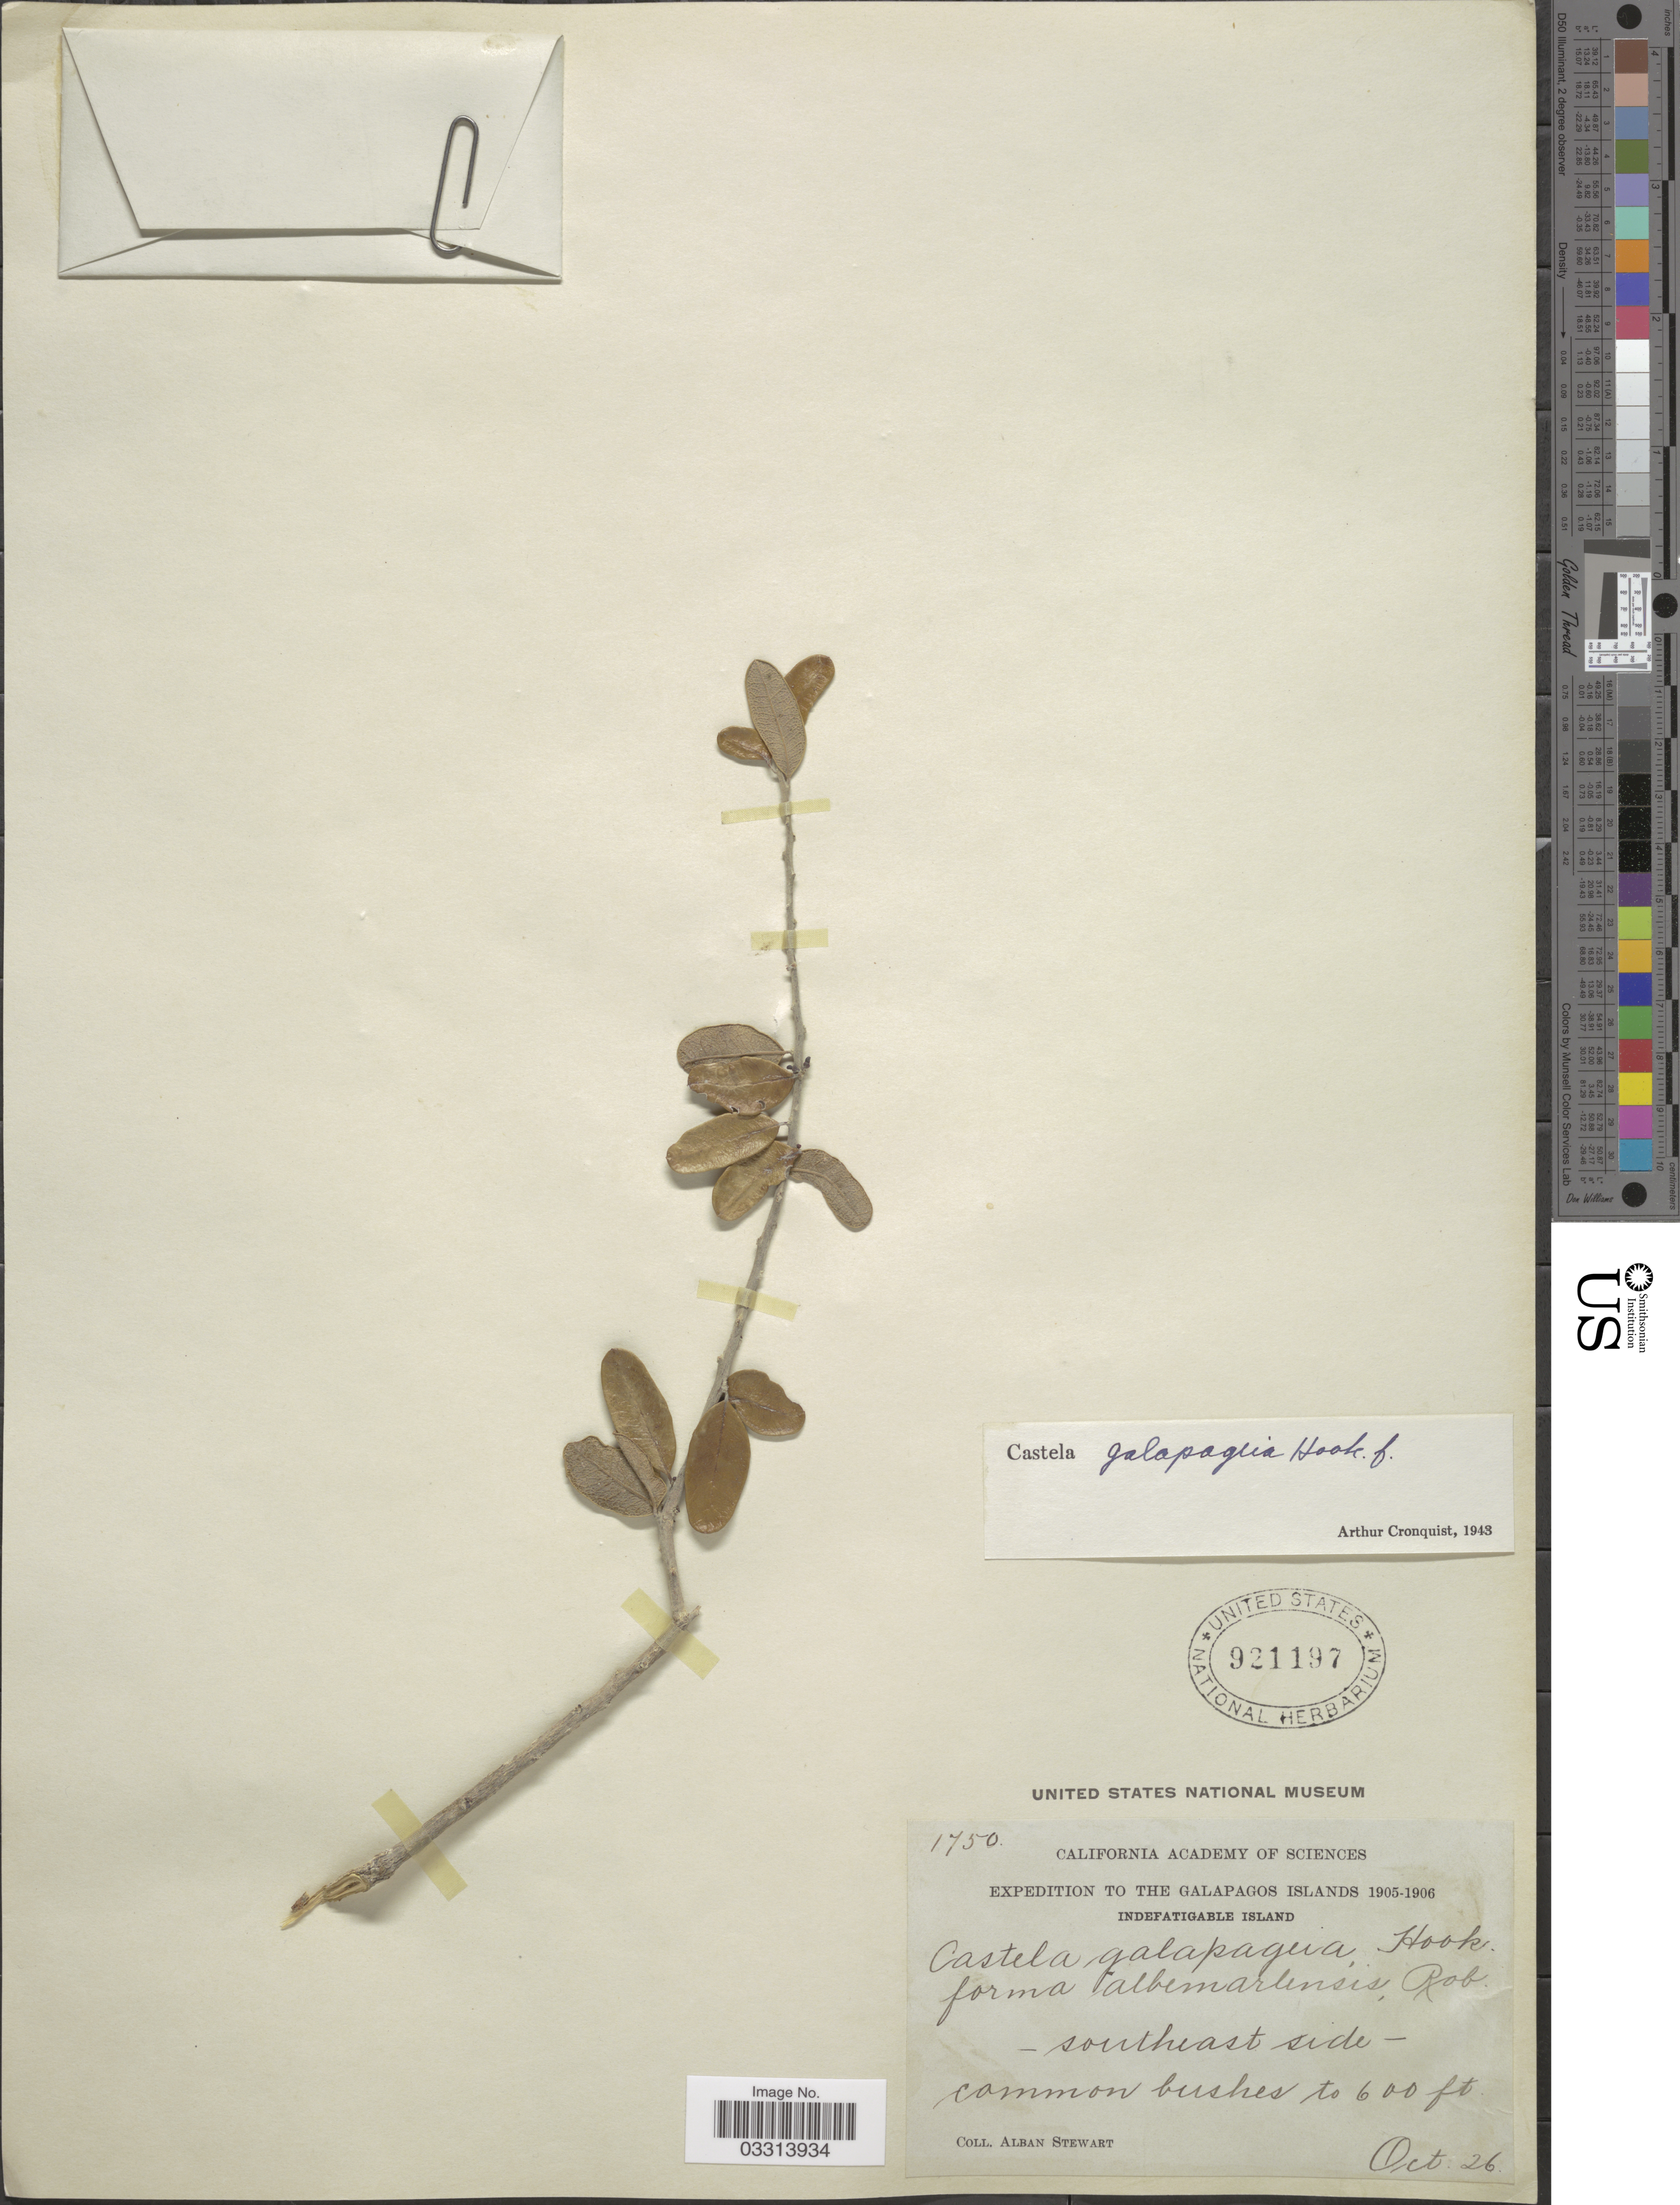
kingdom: Plantae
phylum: Tracheophyta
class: Magnoliopsida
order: Sapindales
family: Simaroubaceae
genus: Castela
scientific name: Castela galapageia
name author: Hook. f.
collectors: A. Stewart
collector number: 1750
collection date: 1905-10-26/1906-10-26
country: Ecuador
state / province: Colón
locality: The Galapagos Islands. Indefatigable Island. -southeast side-.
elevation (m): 183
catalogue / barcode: US 921197